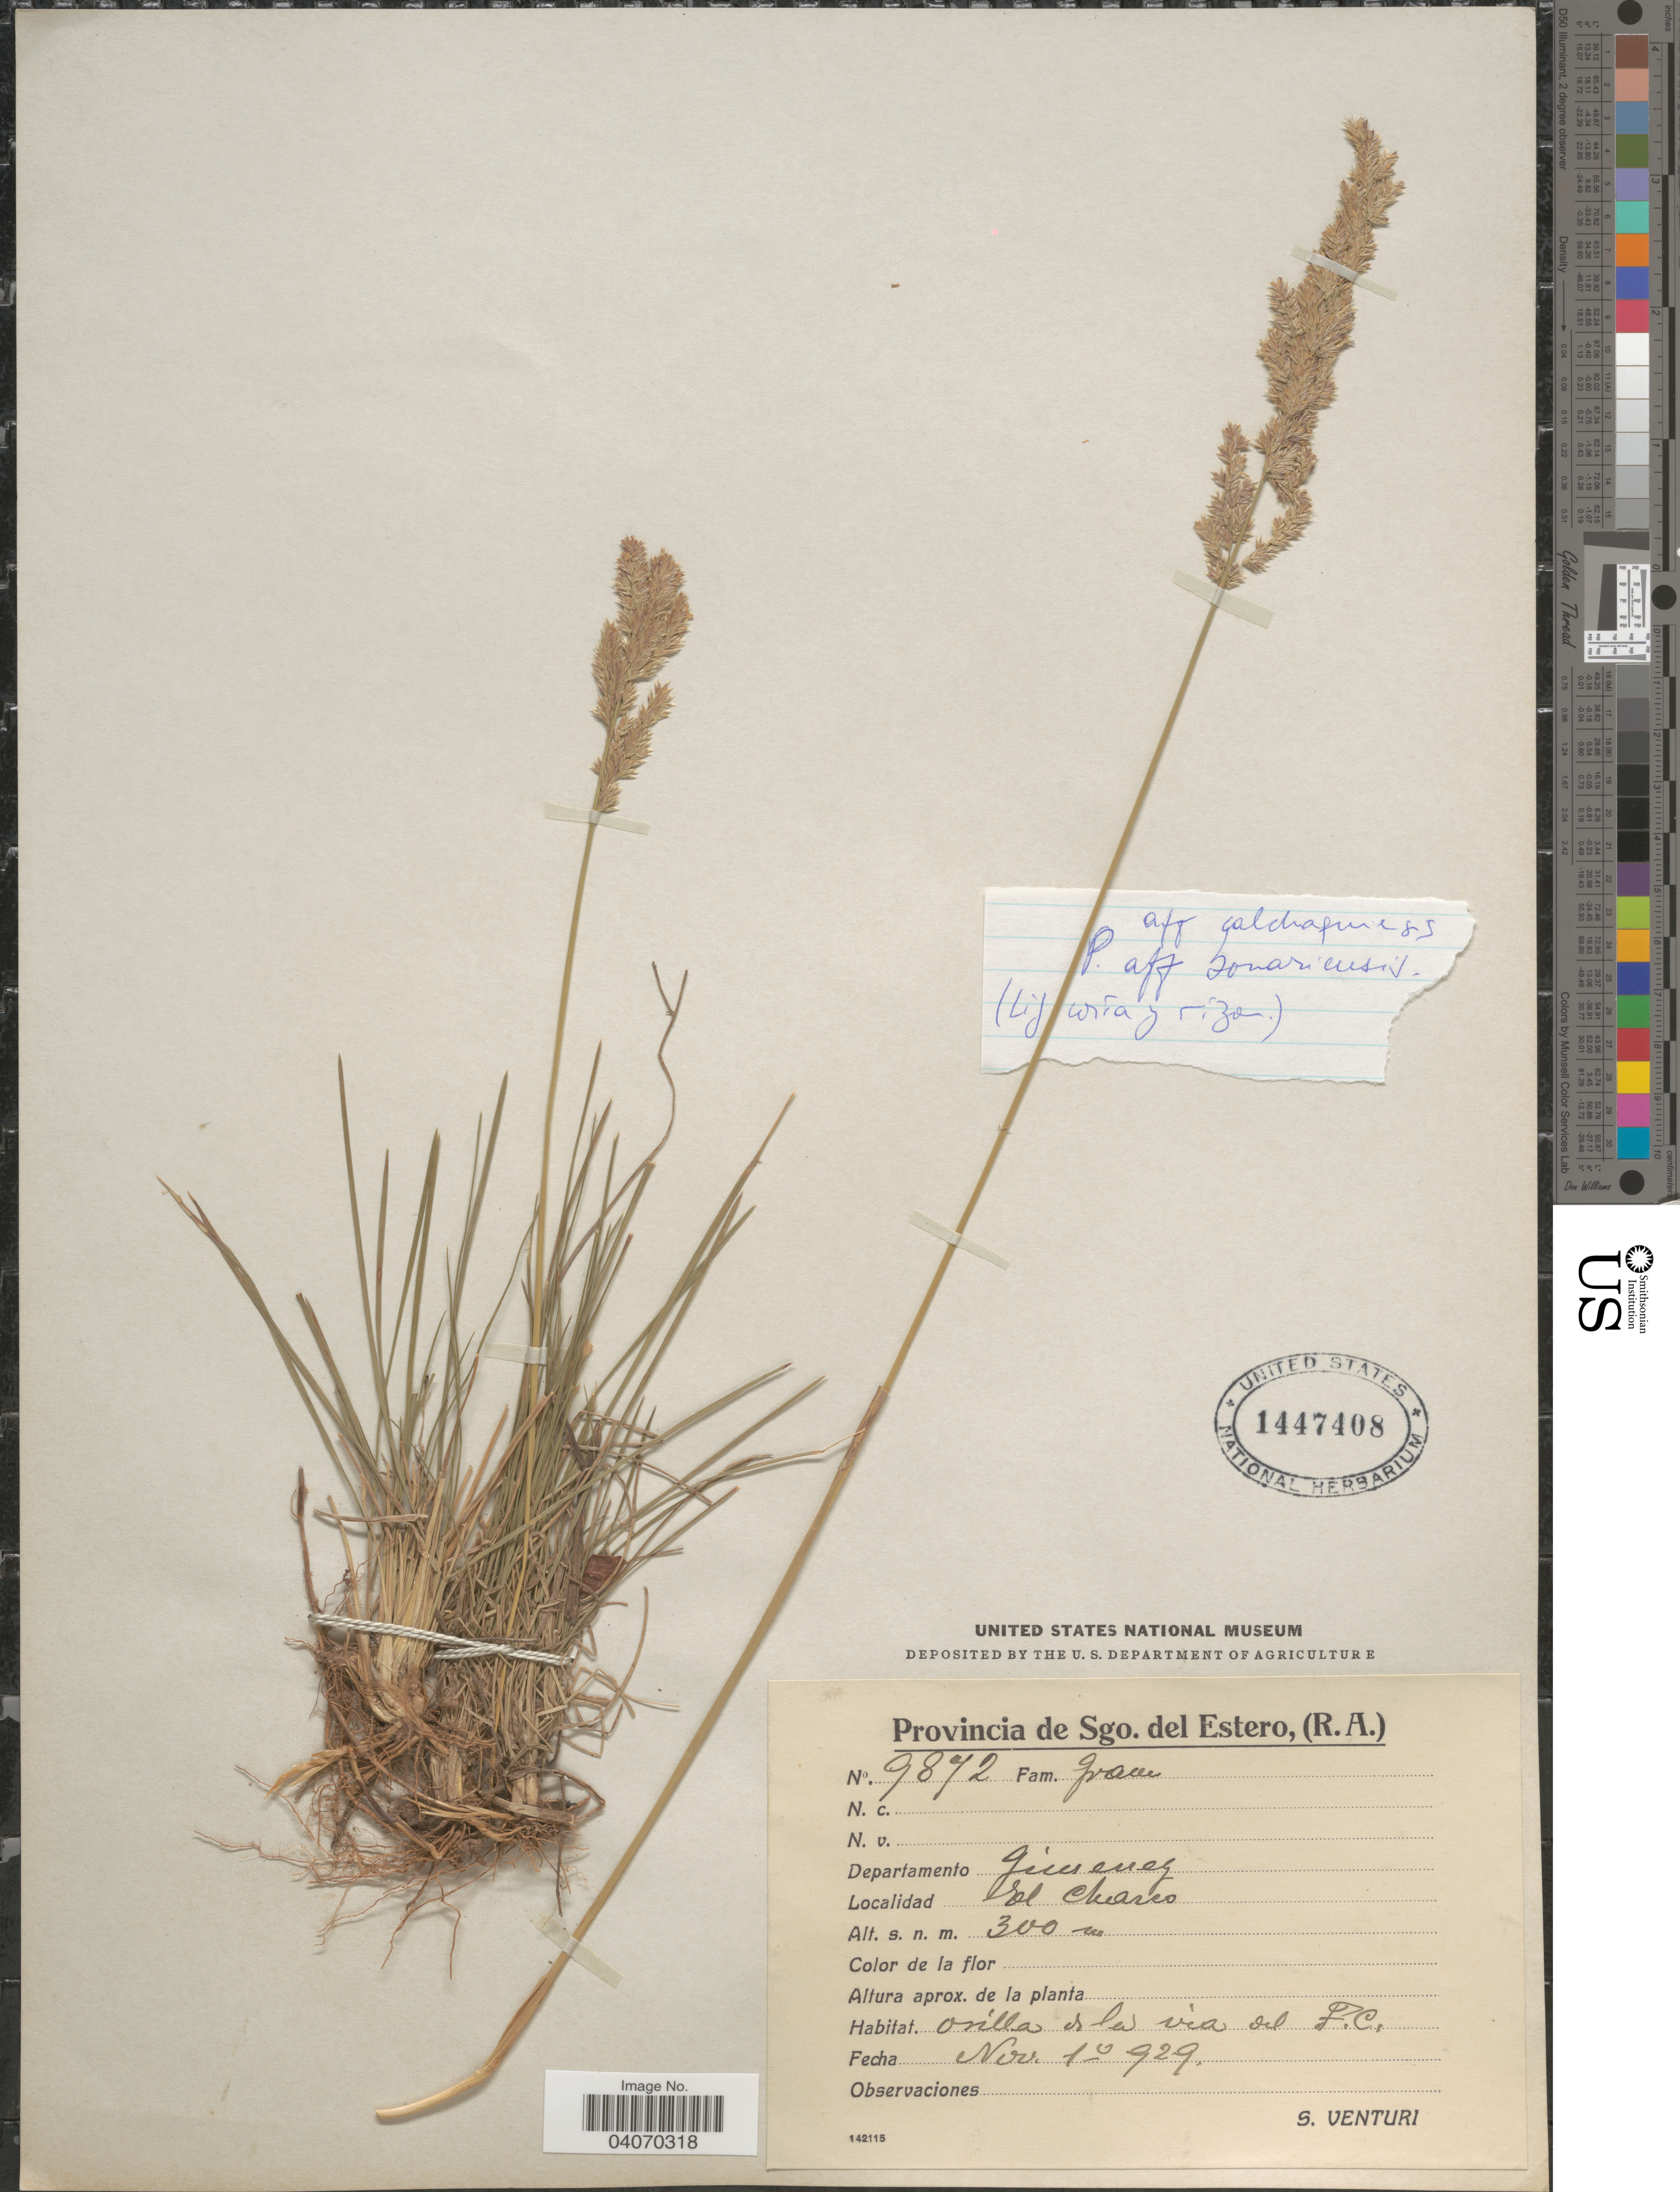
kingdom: Plantae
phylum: Tracheophyta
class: Liliopsida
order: Poales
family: Poaceae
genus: Poa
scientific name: Poa calchaquiensis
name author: Hack.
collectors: S. Venturi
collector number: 9872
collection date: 1929-11-10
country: Argentina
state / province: Santiago del Estero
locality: Departamento Jimenez. El Charco.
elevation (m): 300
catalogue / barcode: US 1447408